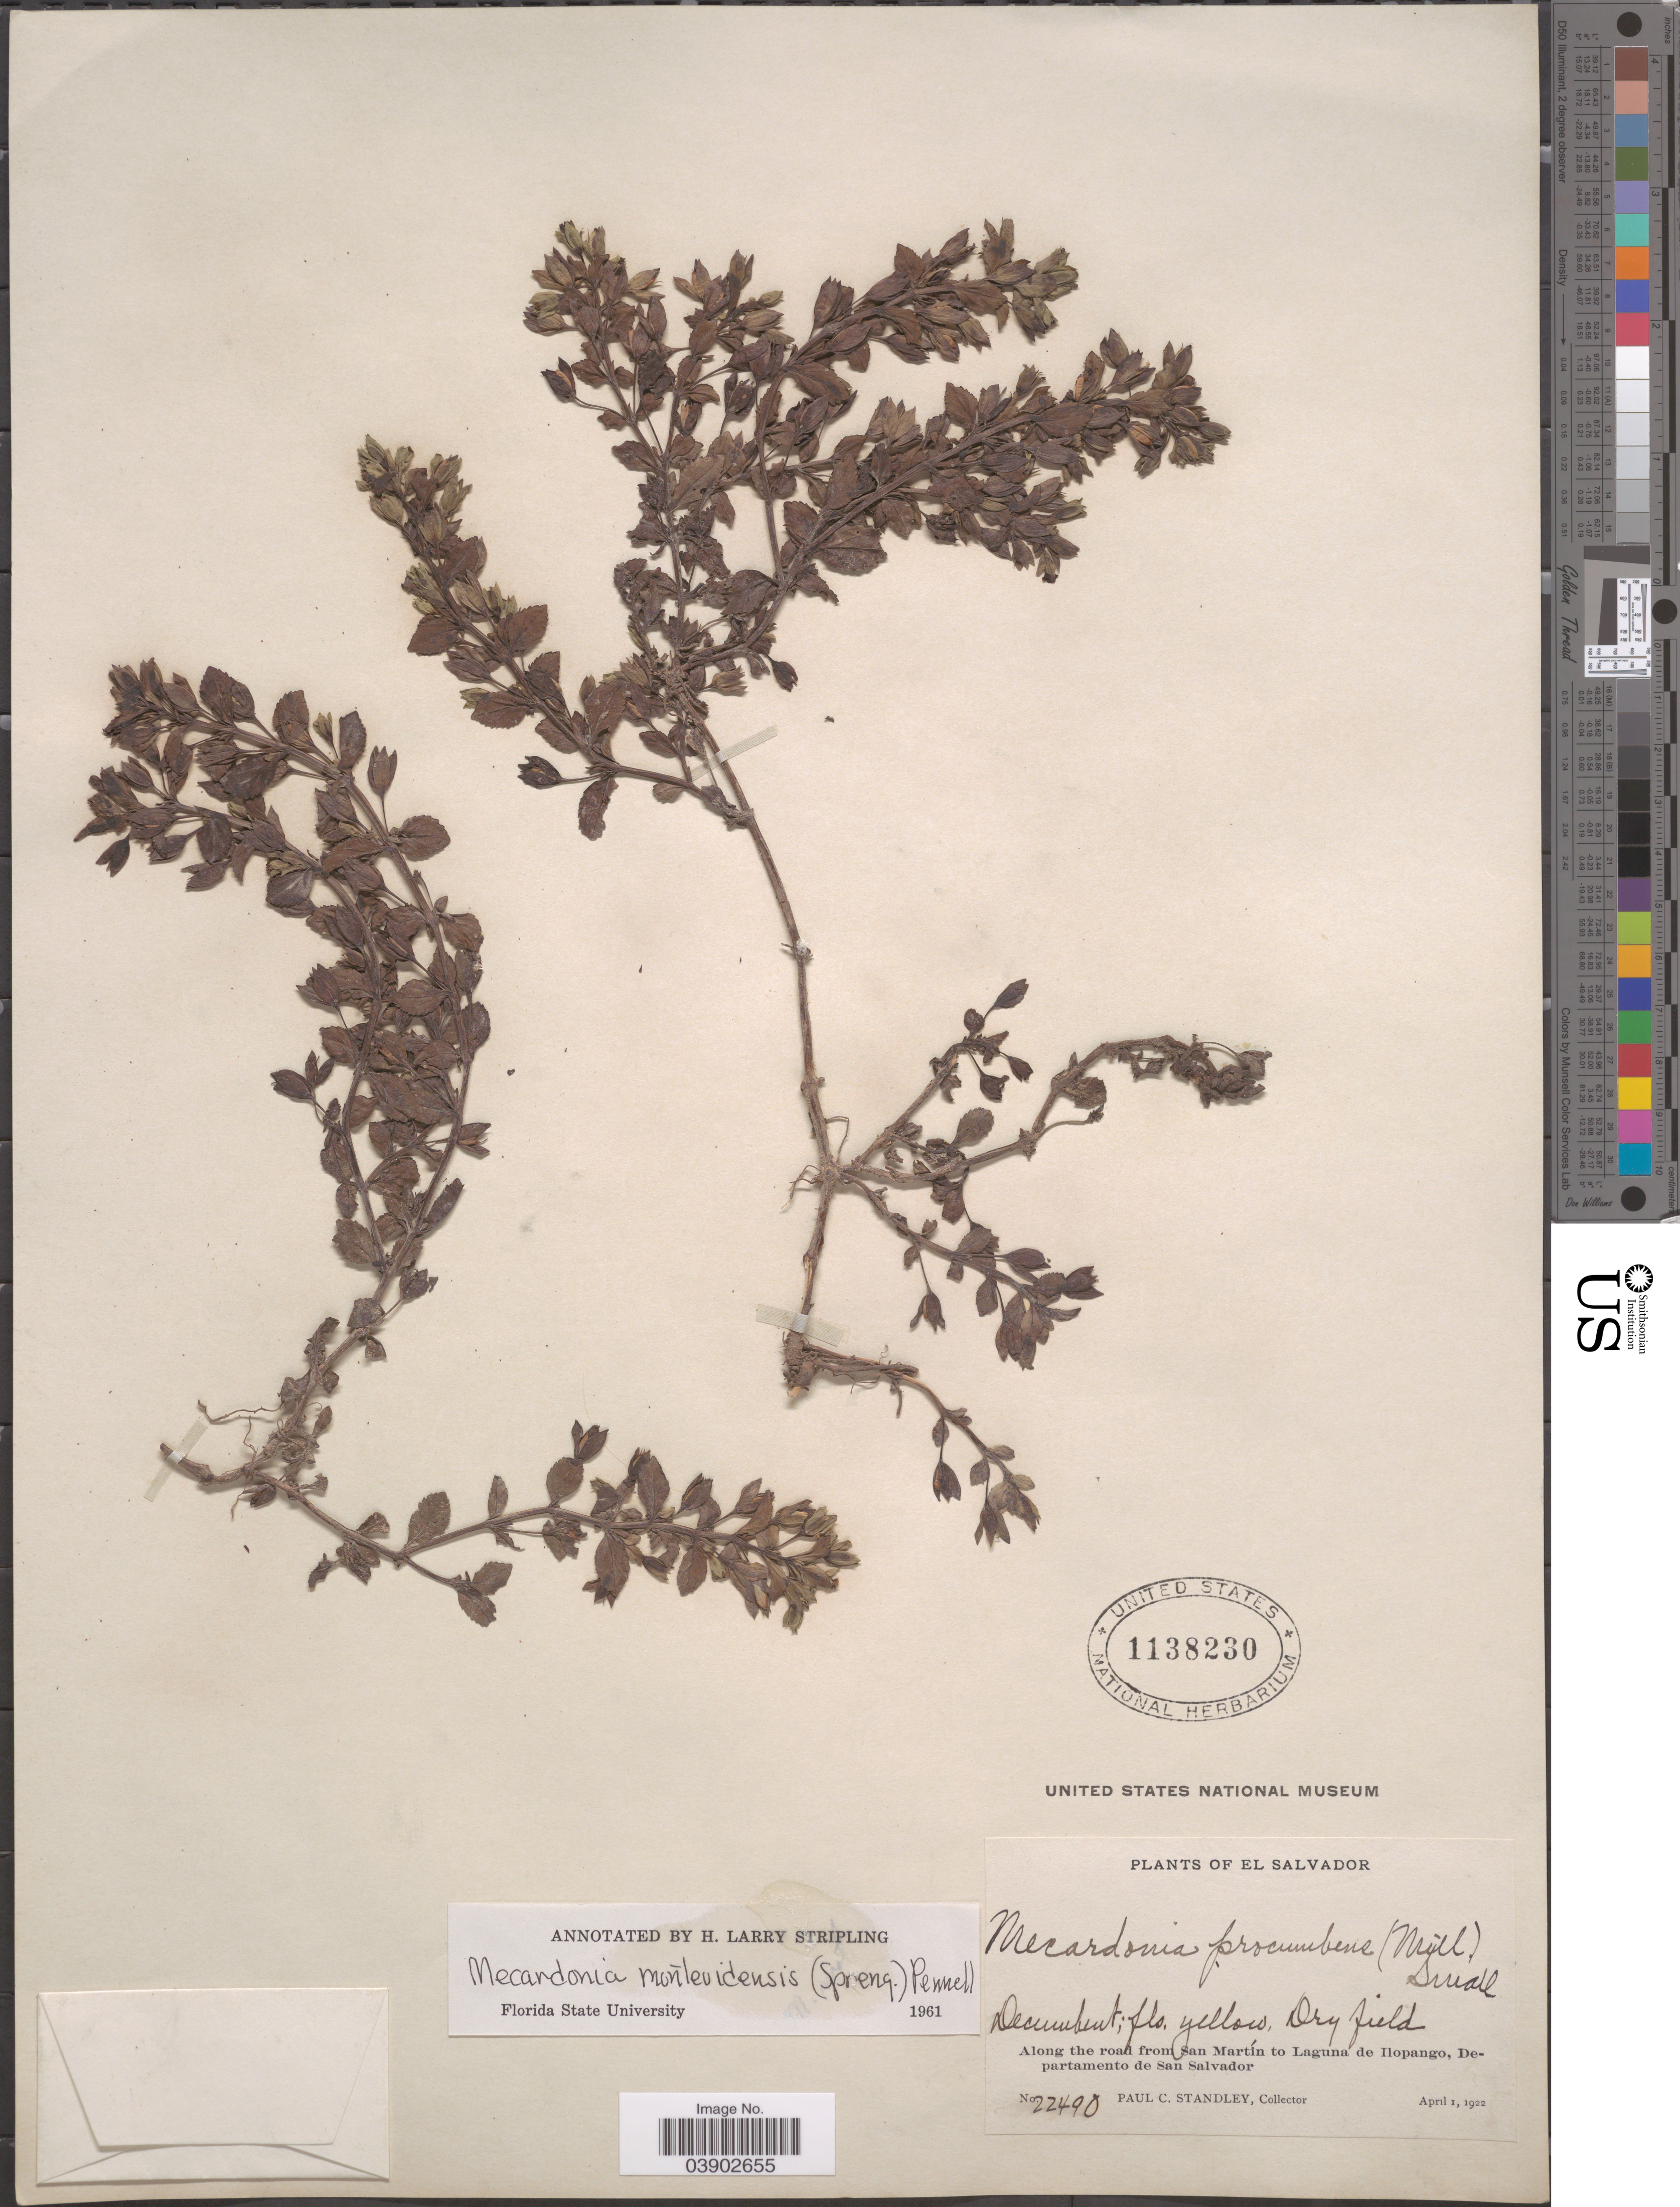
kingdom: Plantae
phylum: Tracheophyta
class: Magnoliopsida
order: Lamiales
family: Plantaginaceae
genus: Mecardonia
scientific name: Mecardonia procumbens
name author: (Mill.) Small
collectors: P. C. Standley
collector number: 22490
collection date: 1922-04-01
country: El Salvador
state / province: San Salvador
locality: Along the road from San Martín to Laguna de Hopango, Departamento de San Salvador.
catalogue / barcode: US 1138230